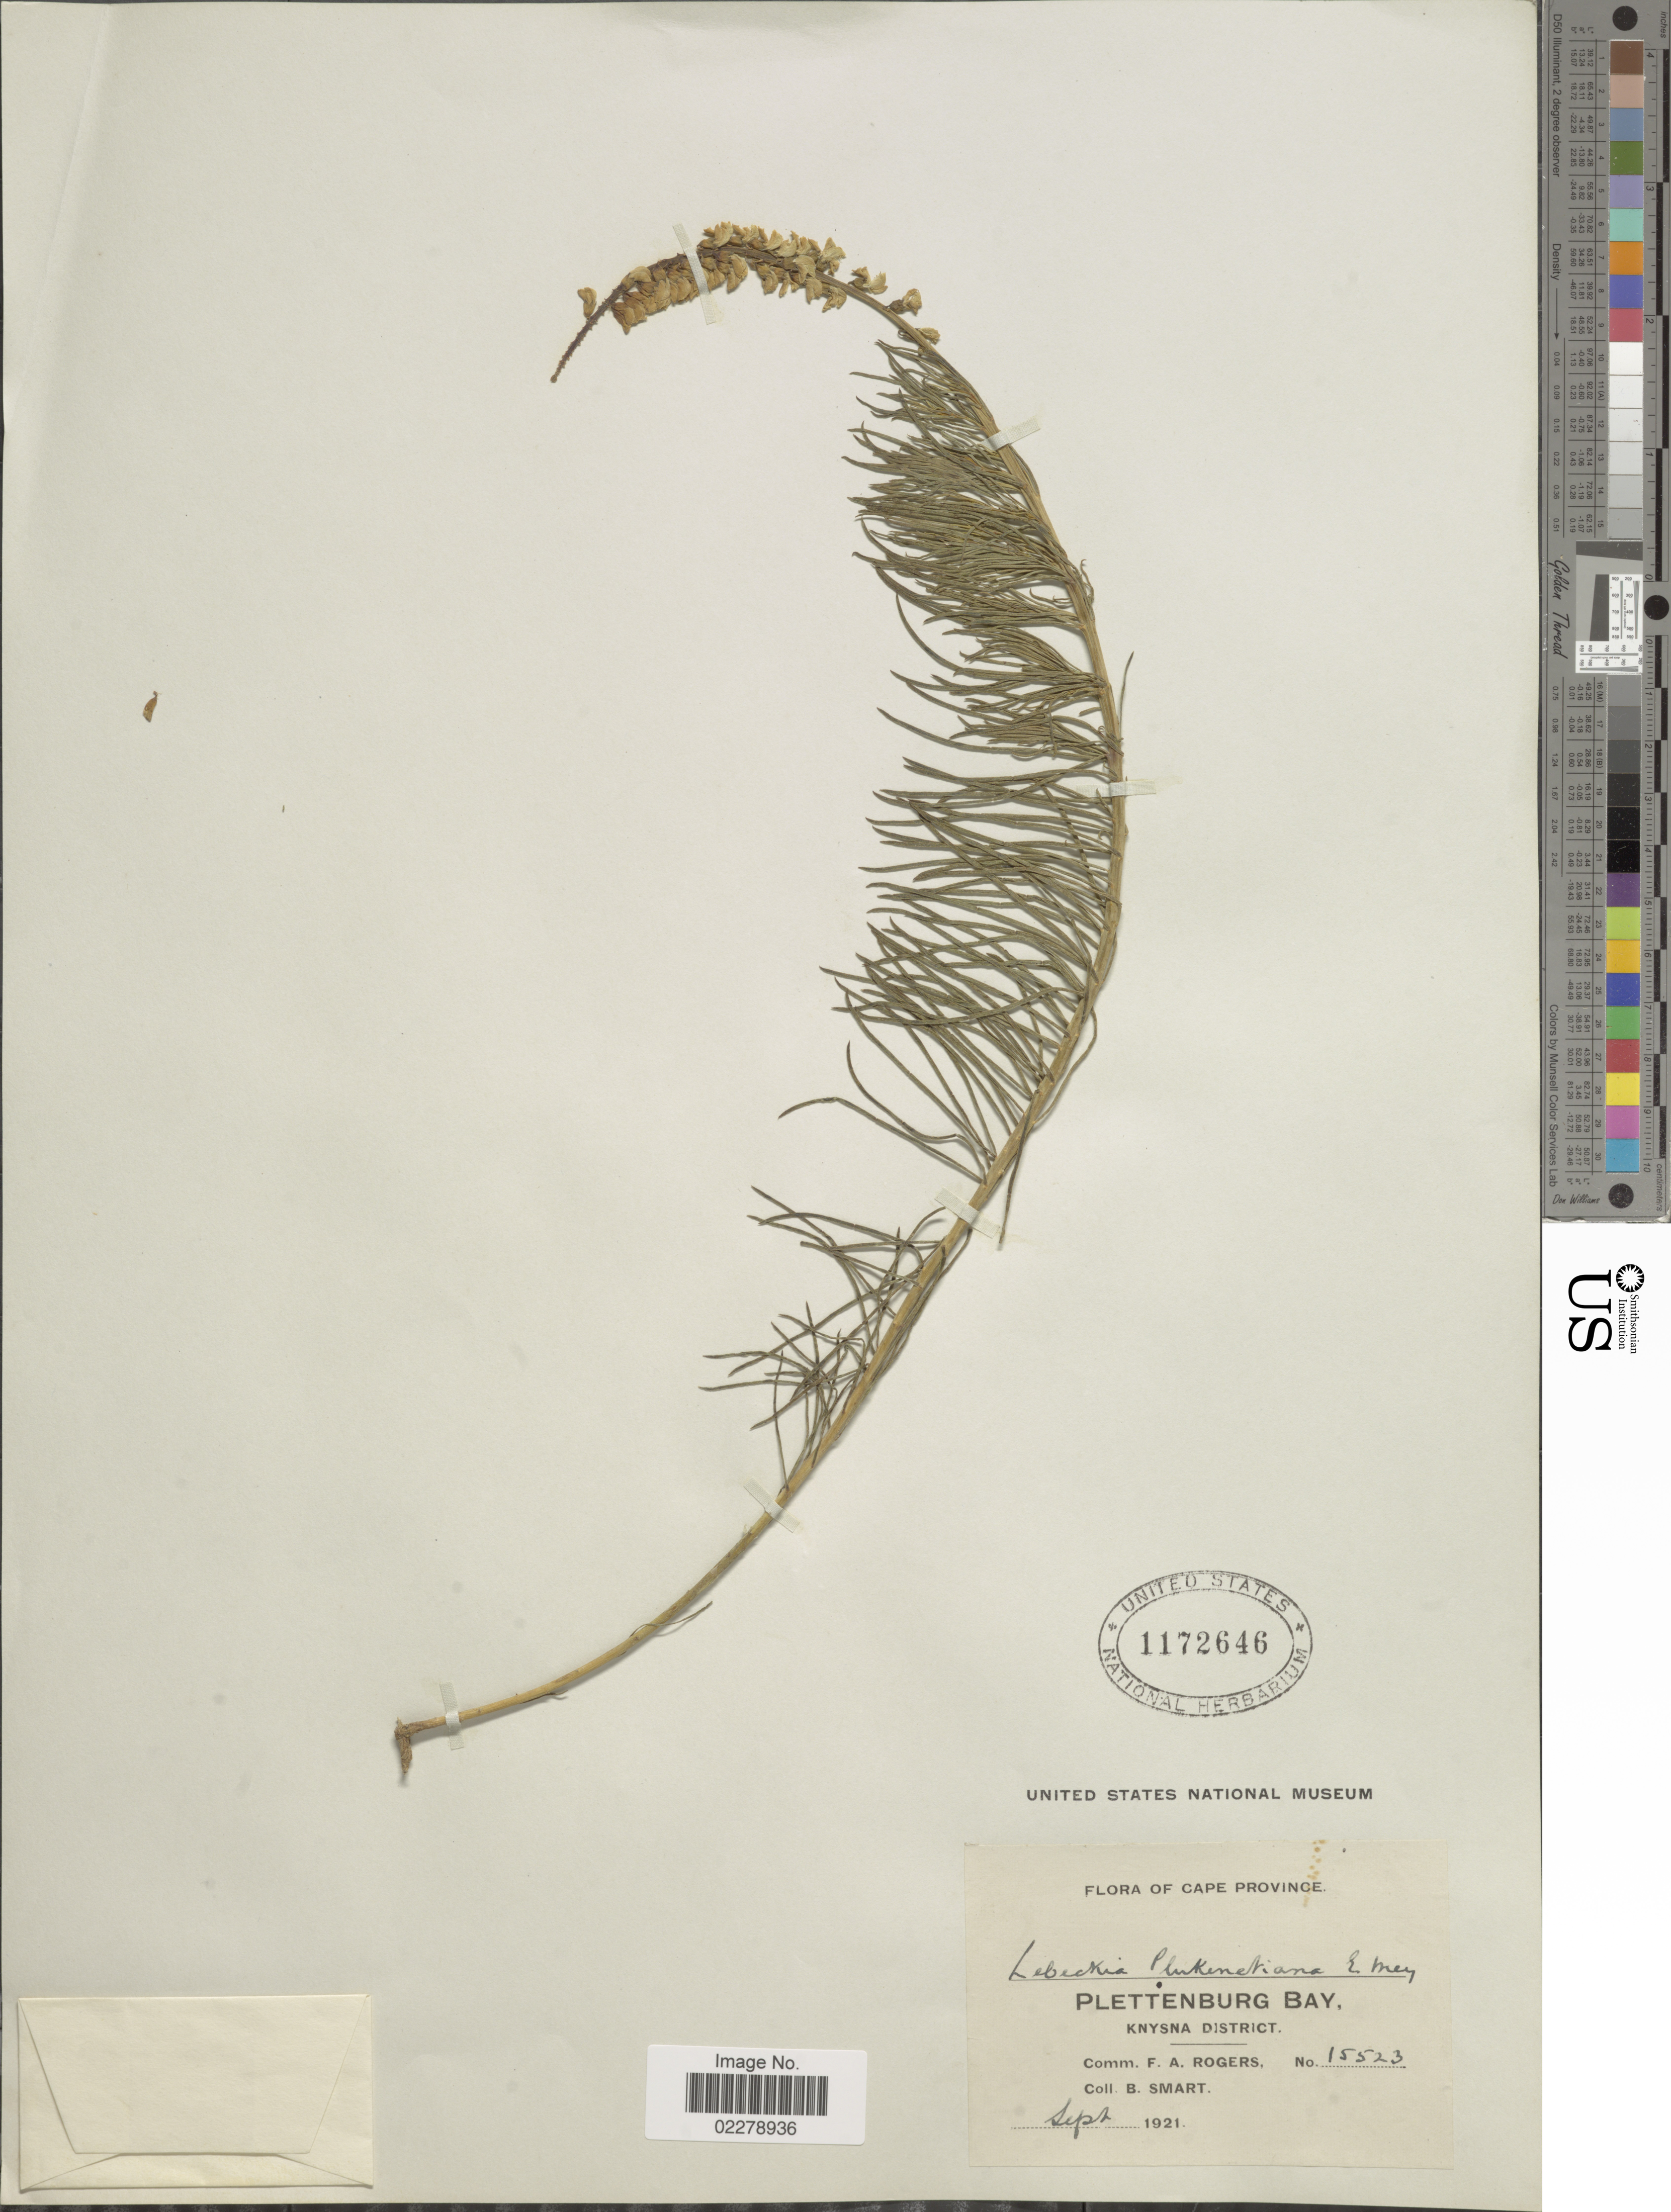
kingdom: Plantae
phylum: Tracheophyta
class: Magnoliopsida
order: Fabales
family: Fabaceae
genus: Lebeckia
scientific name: Lebeckia plukenetiana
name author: E. Mey.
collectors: B. Smart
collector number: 15523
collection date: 1921-09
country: South Africa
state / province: Western Cape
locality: Plettenburg Bay, Knysns District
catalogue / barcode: US 1172646